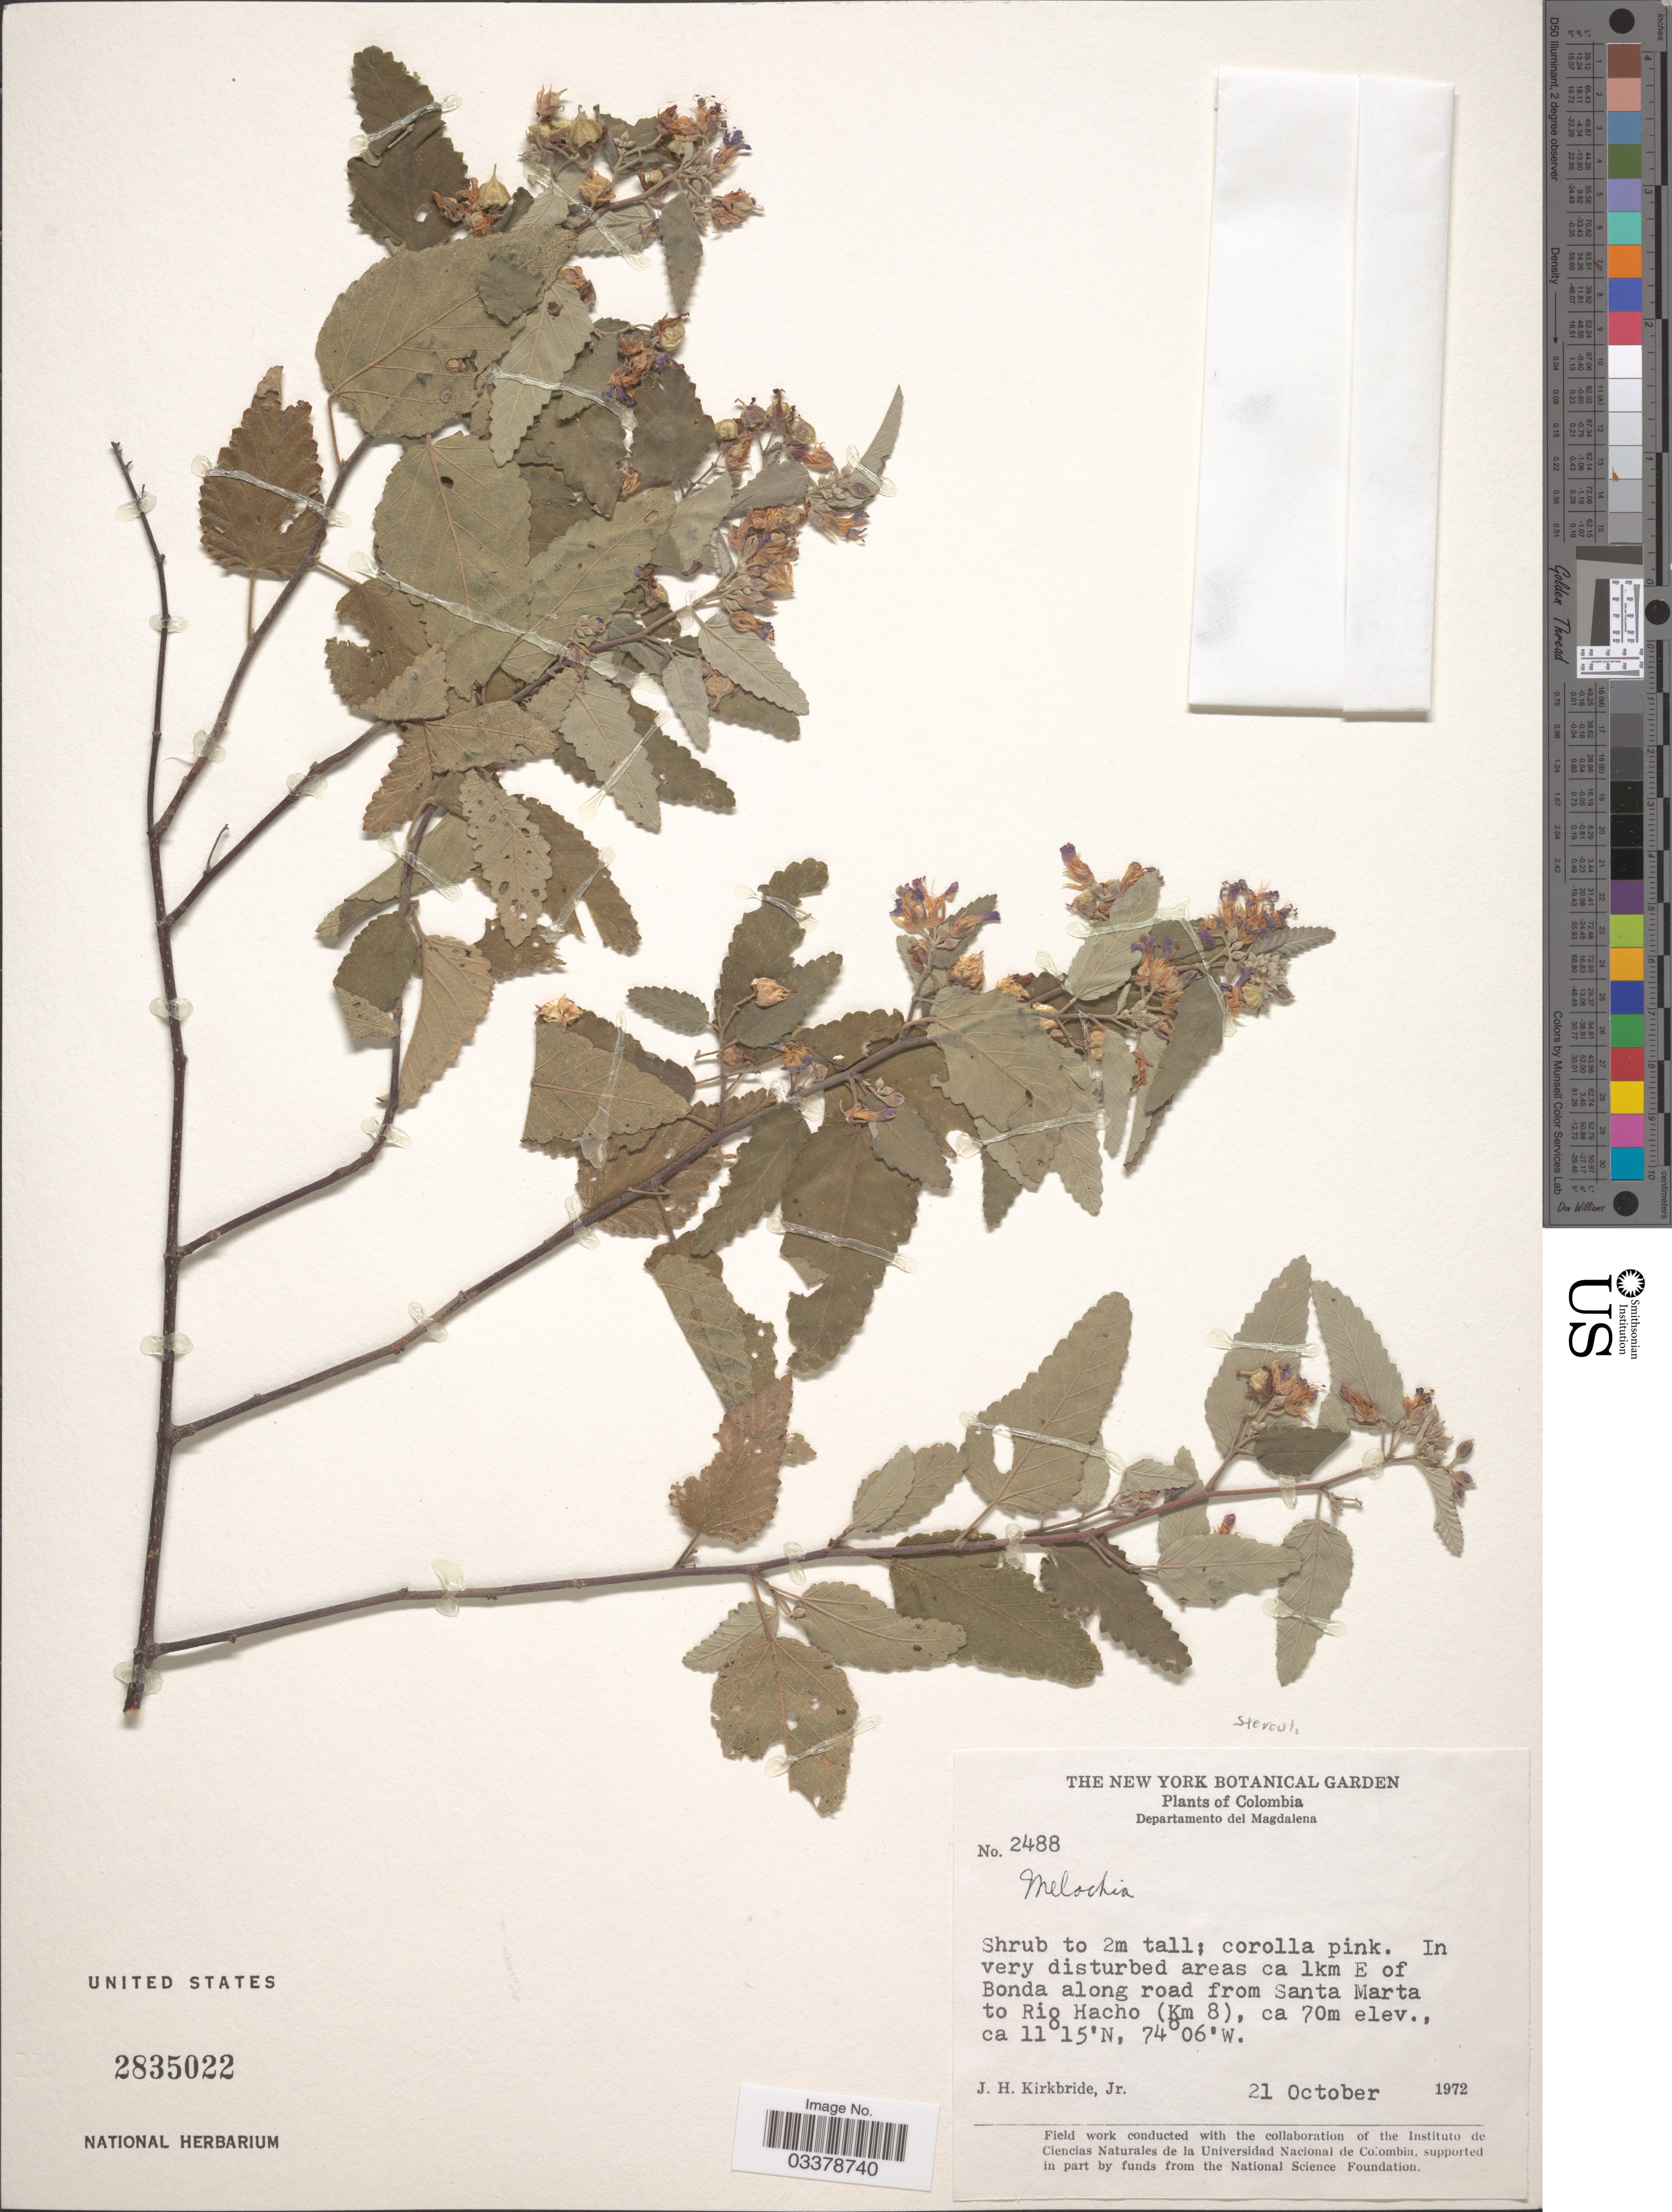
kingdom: Plantae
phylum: Tracheophyta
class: Magnoliopsida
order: Malvales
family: Malvaceae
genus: Melochia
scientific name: Melochia tomentosa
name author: L.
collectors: J. H. Kirkbride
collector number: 2488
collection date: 1972-10-21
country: Colombia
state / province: Magdalena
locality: Departamento del Magdalena. In very disturbed areas ca 1km E of Bonda along road from Santa Marta to Rio Hacho (Km 8).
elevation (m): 70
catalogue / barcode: US 2835022